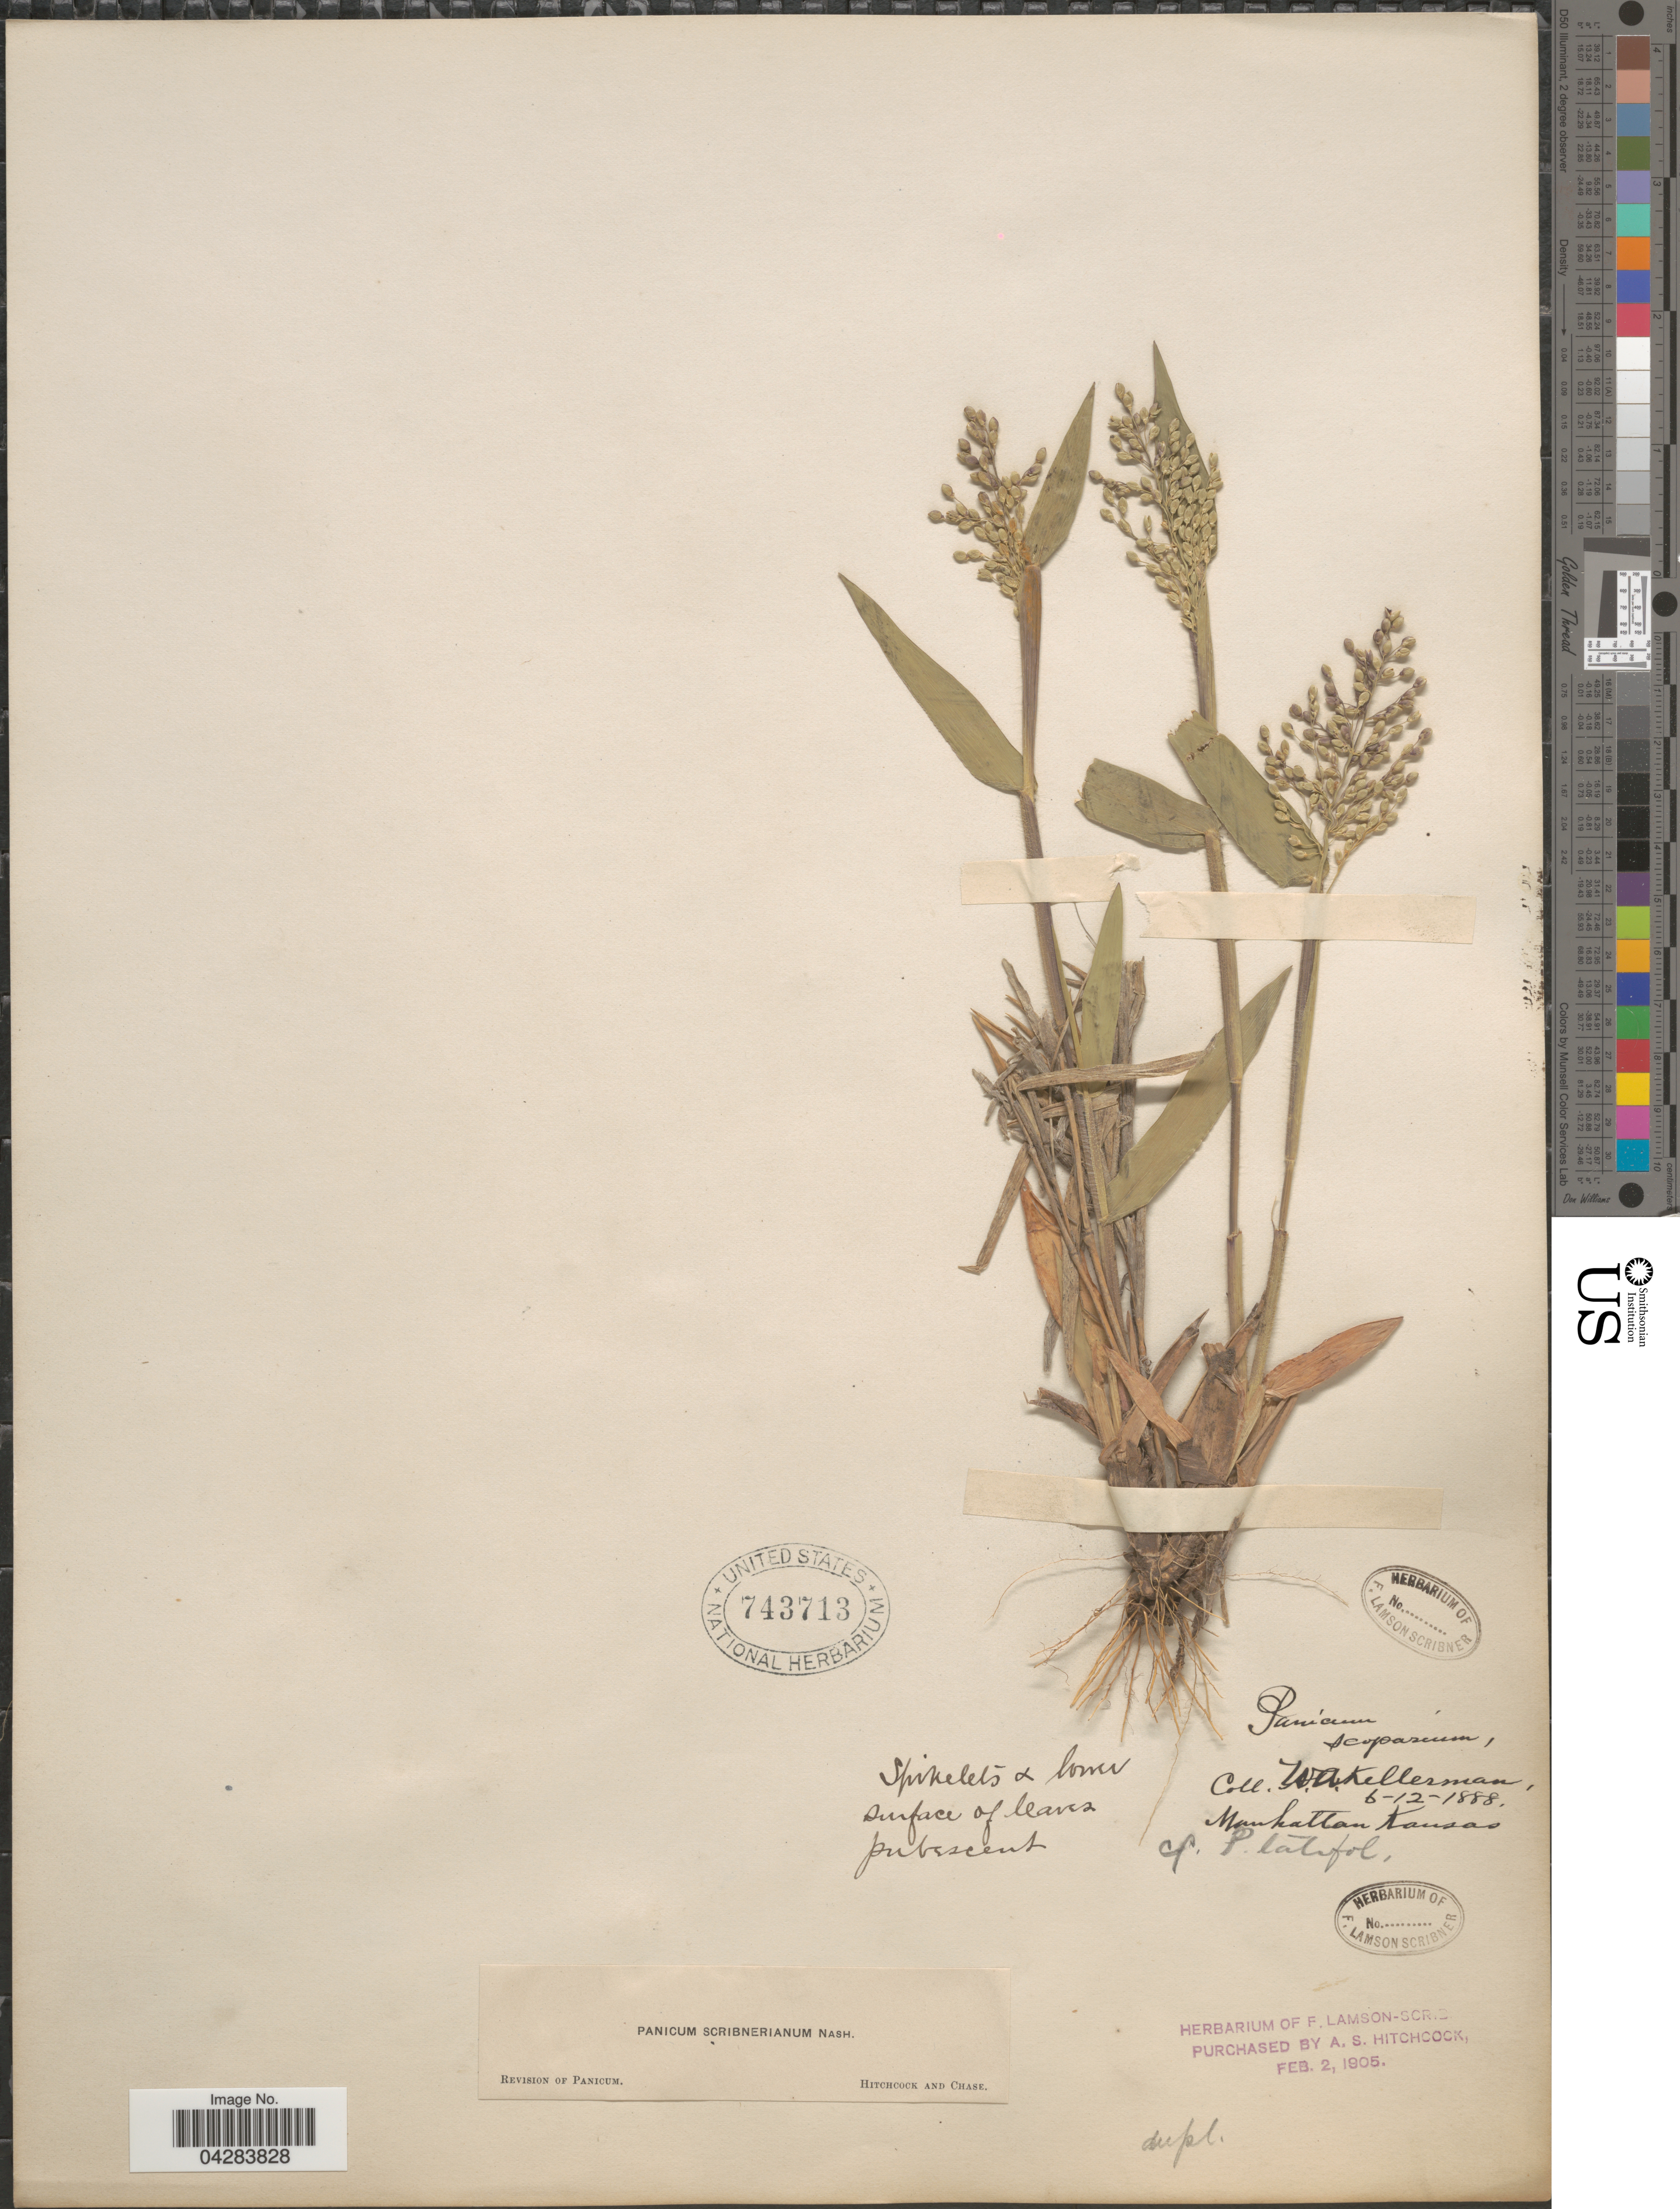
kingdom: Plantae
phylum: Tracheophyta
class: Liliopsida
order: Poales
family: Poaceae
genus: Dichanthelium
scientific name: Dichanthelium oligosanthes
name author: (Schult.) Gould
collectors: W. Kellerman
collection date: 1888-06-12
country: United States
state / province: Kansas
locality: Manhattan.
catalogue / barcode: US 743713